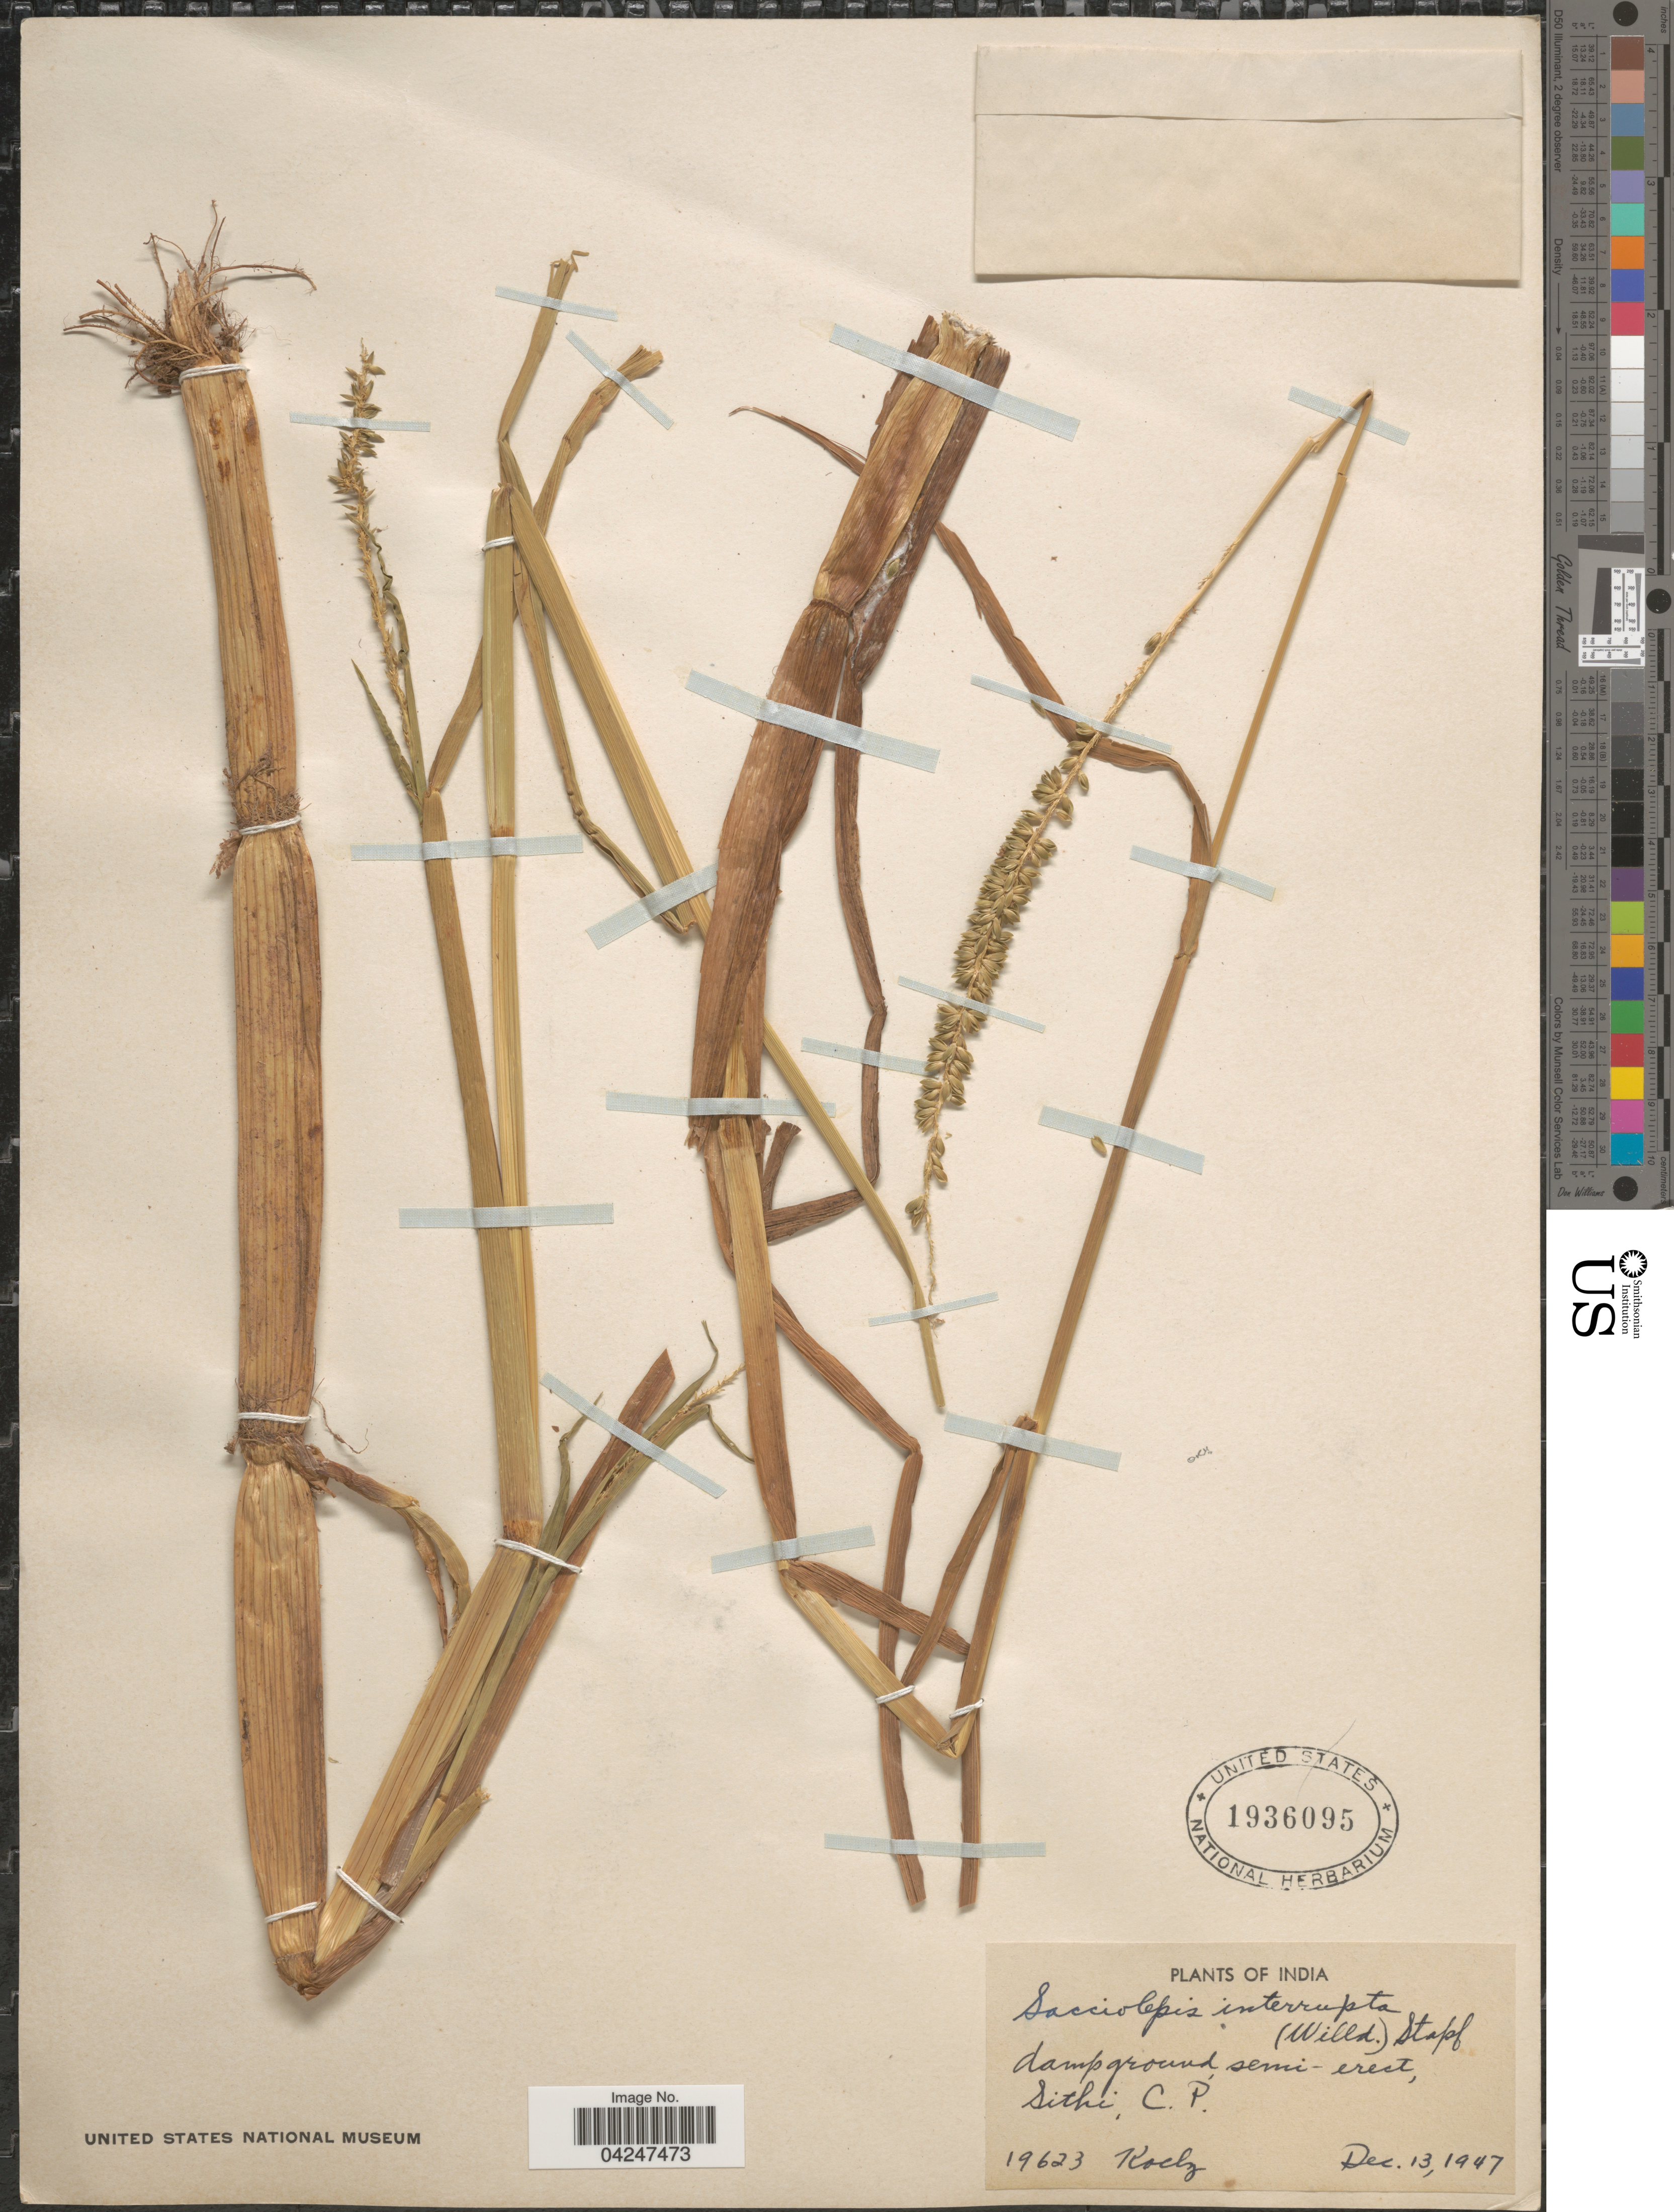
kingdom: Plantae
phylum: Tracheophyta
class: Liliopsida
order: Poales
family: Poaceae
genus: Sacciolepis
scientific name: Sacciolepis interrupta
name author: (Willd.) Stapf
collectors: Koelz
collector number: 19623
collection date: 1947-12-13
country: India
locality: Damp ground, semi-erect, Sithi, C. P.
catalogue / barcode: US 1936095